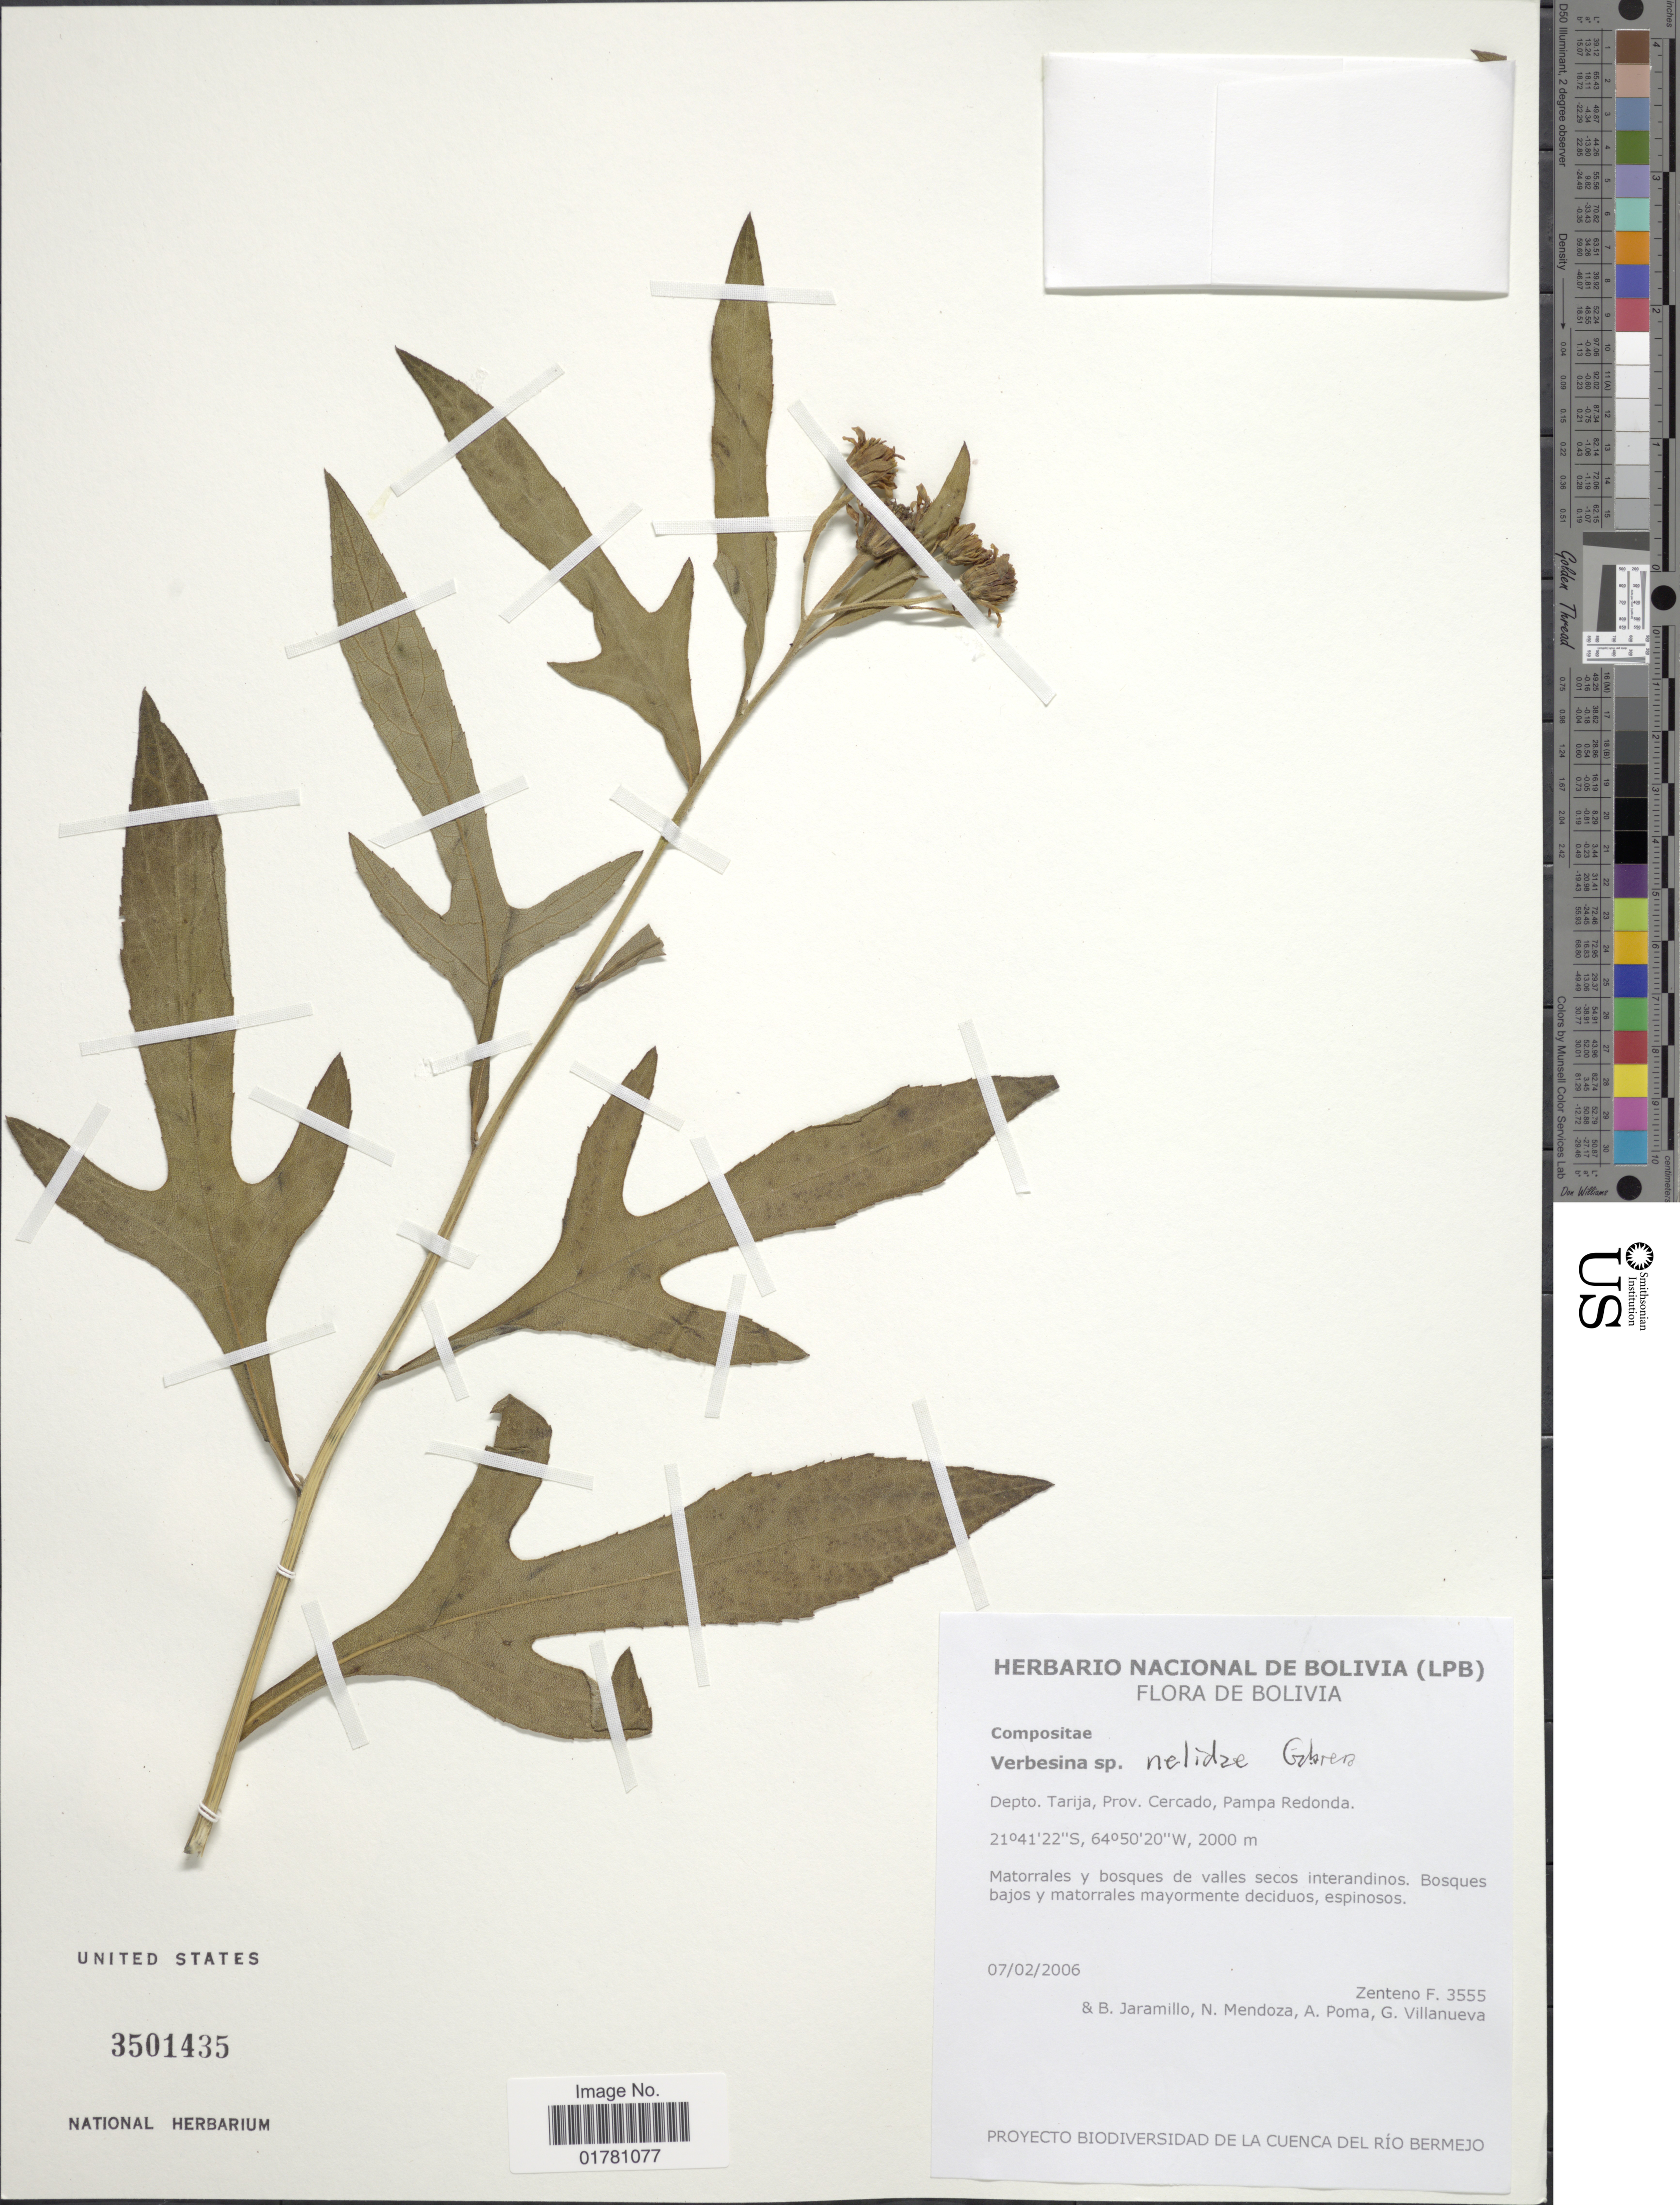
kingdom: Plantae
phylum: Tracheophyta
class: Magnoliopsida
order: Asterales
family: Asteraceae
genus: Verbesina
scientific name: Verbesina nelidae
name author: Cabrera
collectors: F. Zenteno, B. Jaramillo, N. Mendoza, A. Poma & G. Villanueva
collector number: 3555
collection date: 2006-02-07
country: Bolivia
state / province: Tarija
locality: Depto Tarija, Prov. Cercado, Pampa Redonda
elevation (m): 2000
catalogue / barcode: US 3501435